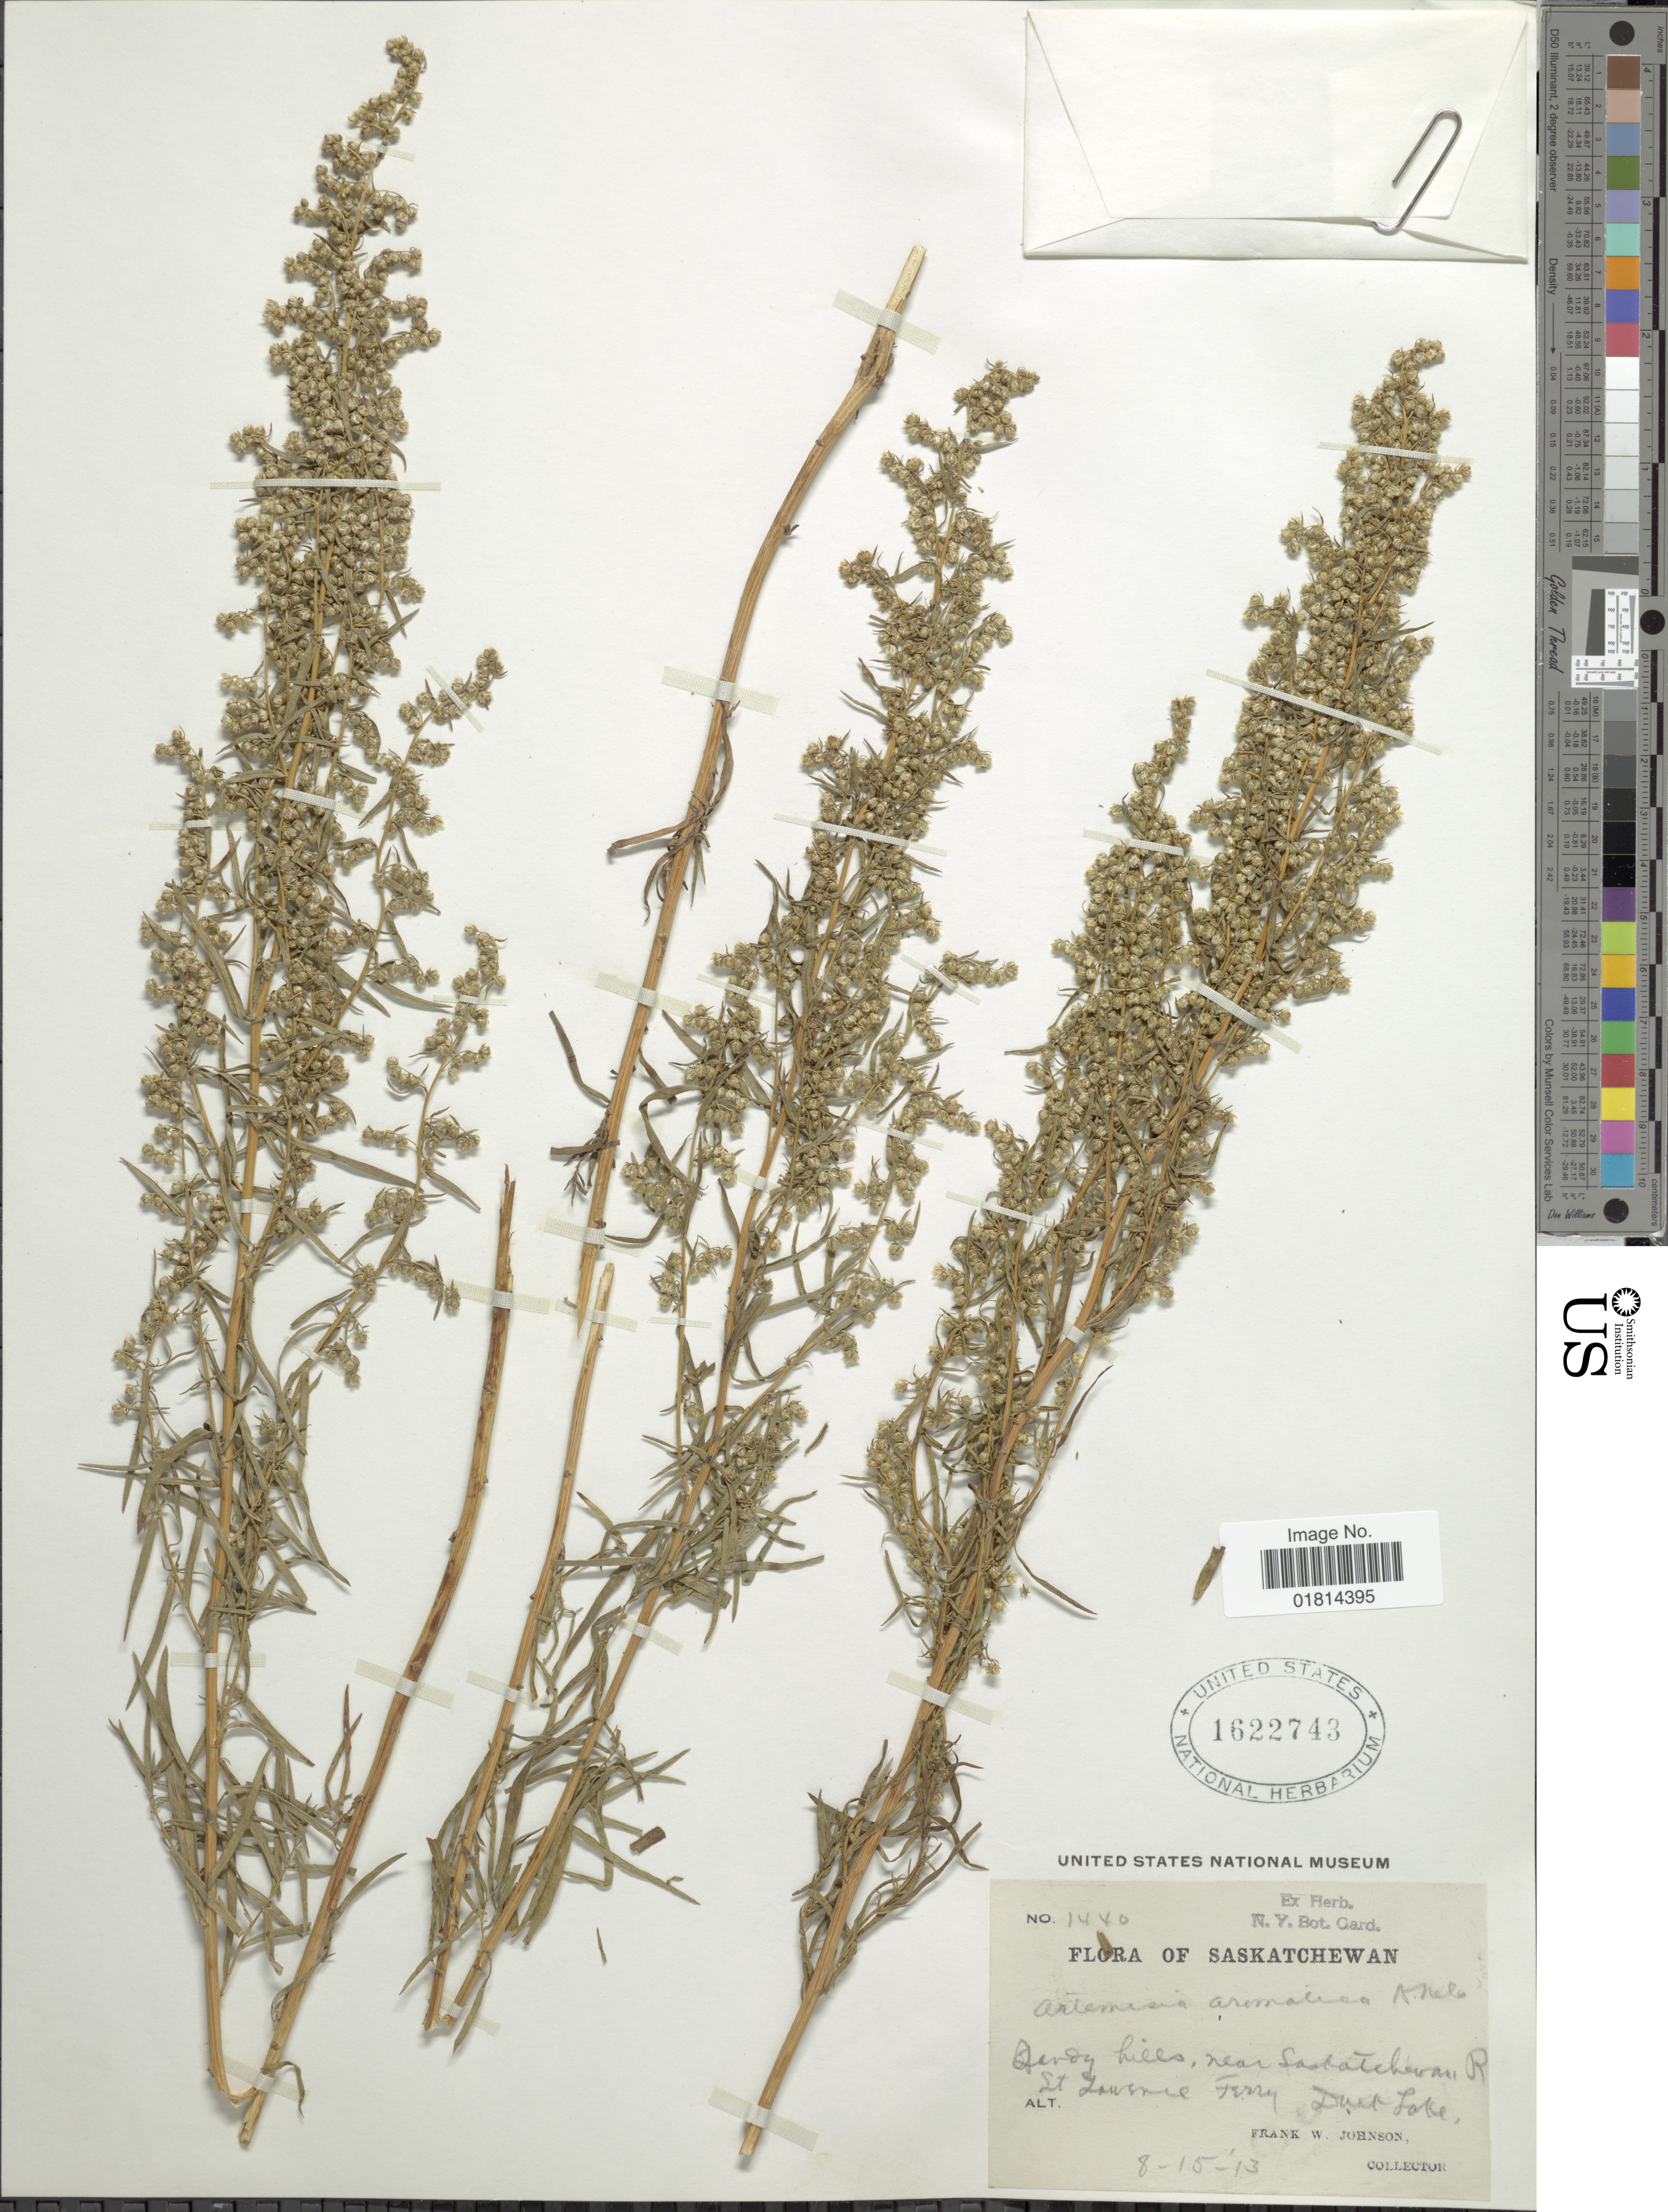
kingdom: Plantae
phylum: Tracheophyta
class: Magnoliopsida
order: Asterales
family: Asteraceae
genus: Artemisia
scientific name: Artemisia aromatica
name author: A. Nelson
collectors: F. W. Johnson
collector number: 1440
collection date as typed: Transcribed d/m/y: 15/8/13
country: Canada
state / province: Saskatchewan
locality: Sandy hills, near Saskatchewan R. St. Lawrence Ferry Duck Lake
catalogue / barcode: US 1622743